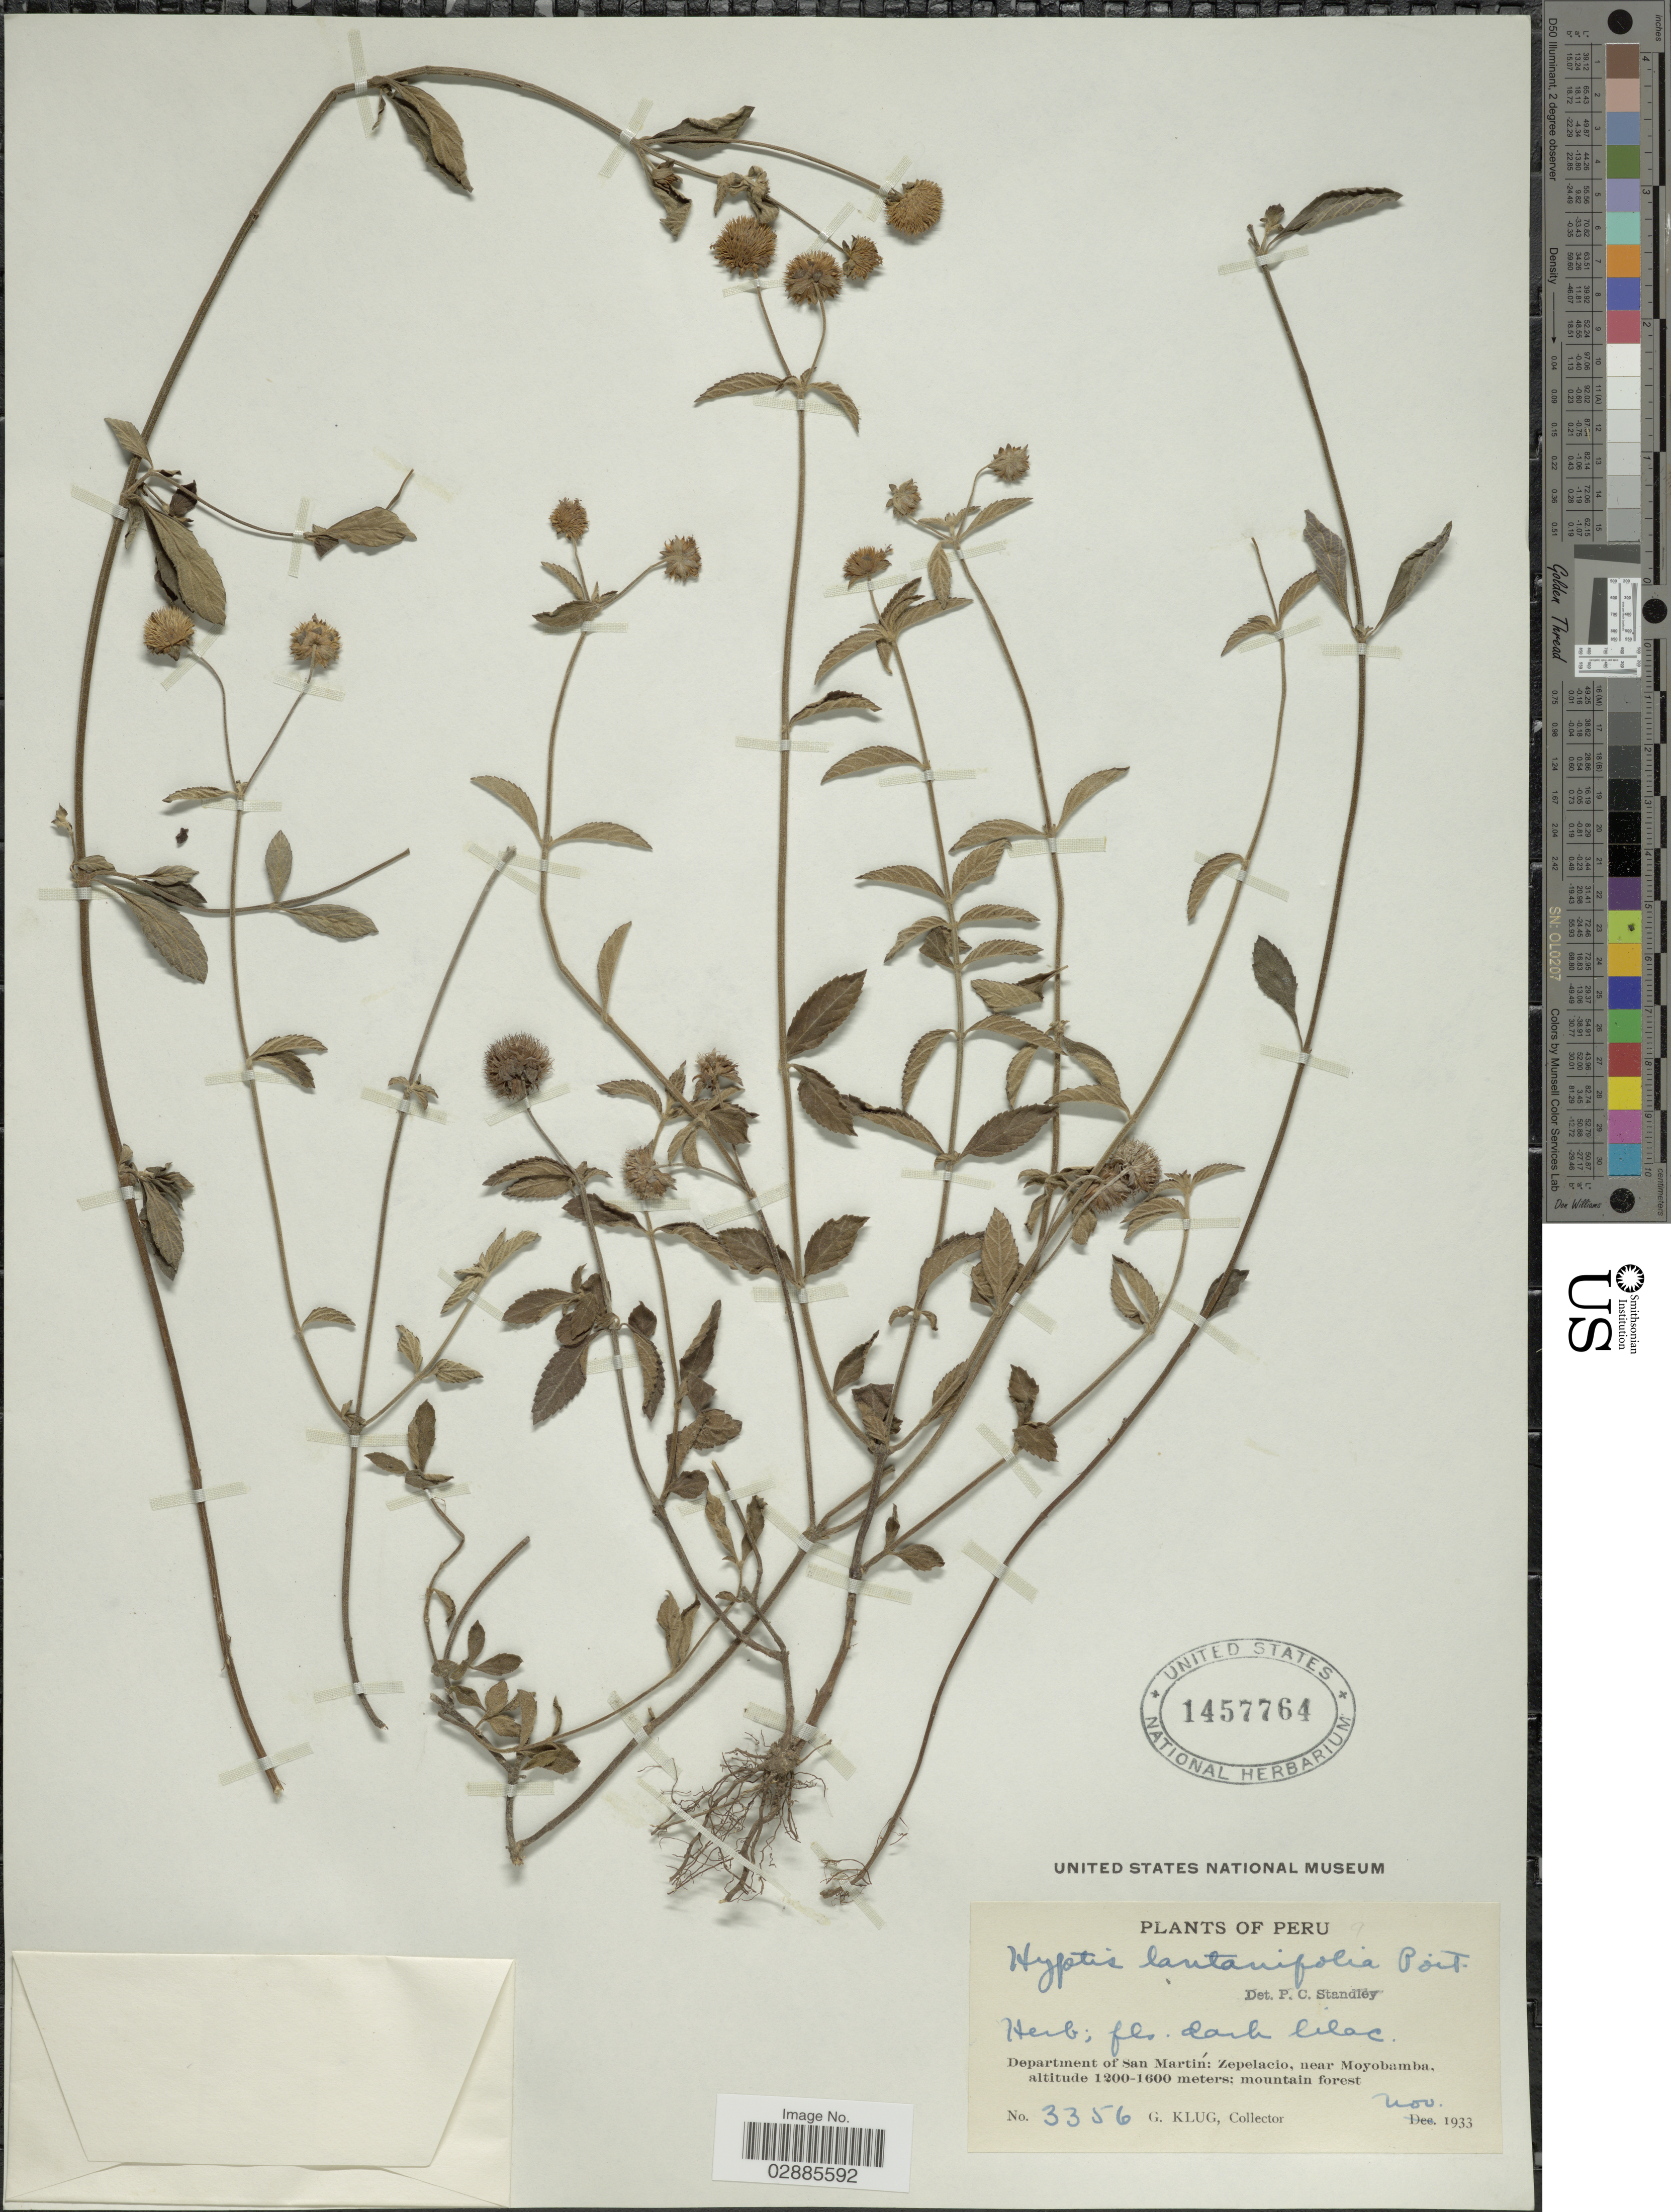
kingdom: Plantae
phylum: Tracheophyta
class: Magnoliopsida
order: Lamiales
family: Lamiaceae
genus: Hyptis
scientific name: Hyptis lantanifolia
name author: Poit.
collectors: G. Klug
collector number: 3356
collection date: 1933-11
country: Peru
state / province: San Martín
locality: Department of San Martín: Zepelacio, near Moyobamba.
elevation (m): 1200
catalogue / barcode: US 1457764